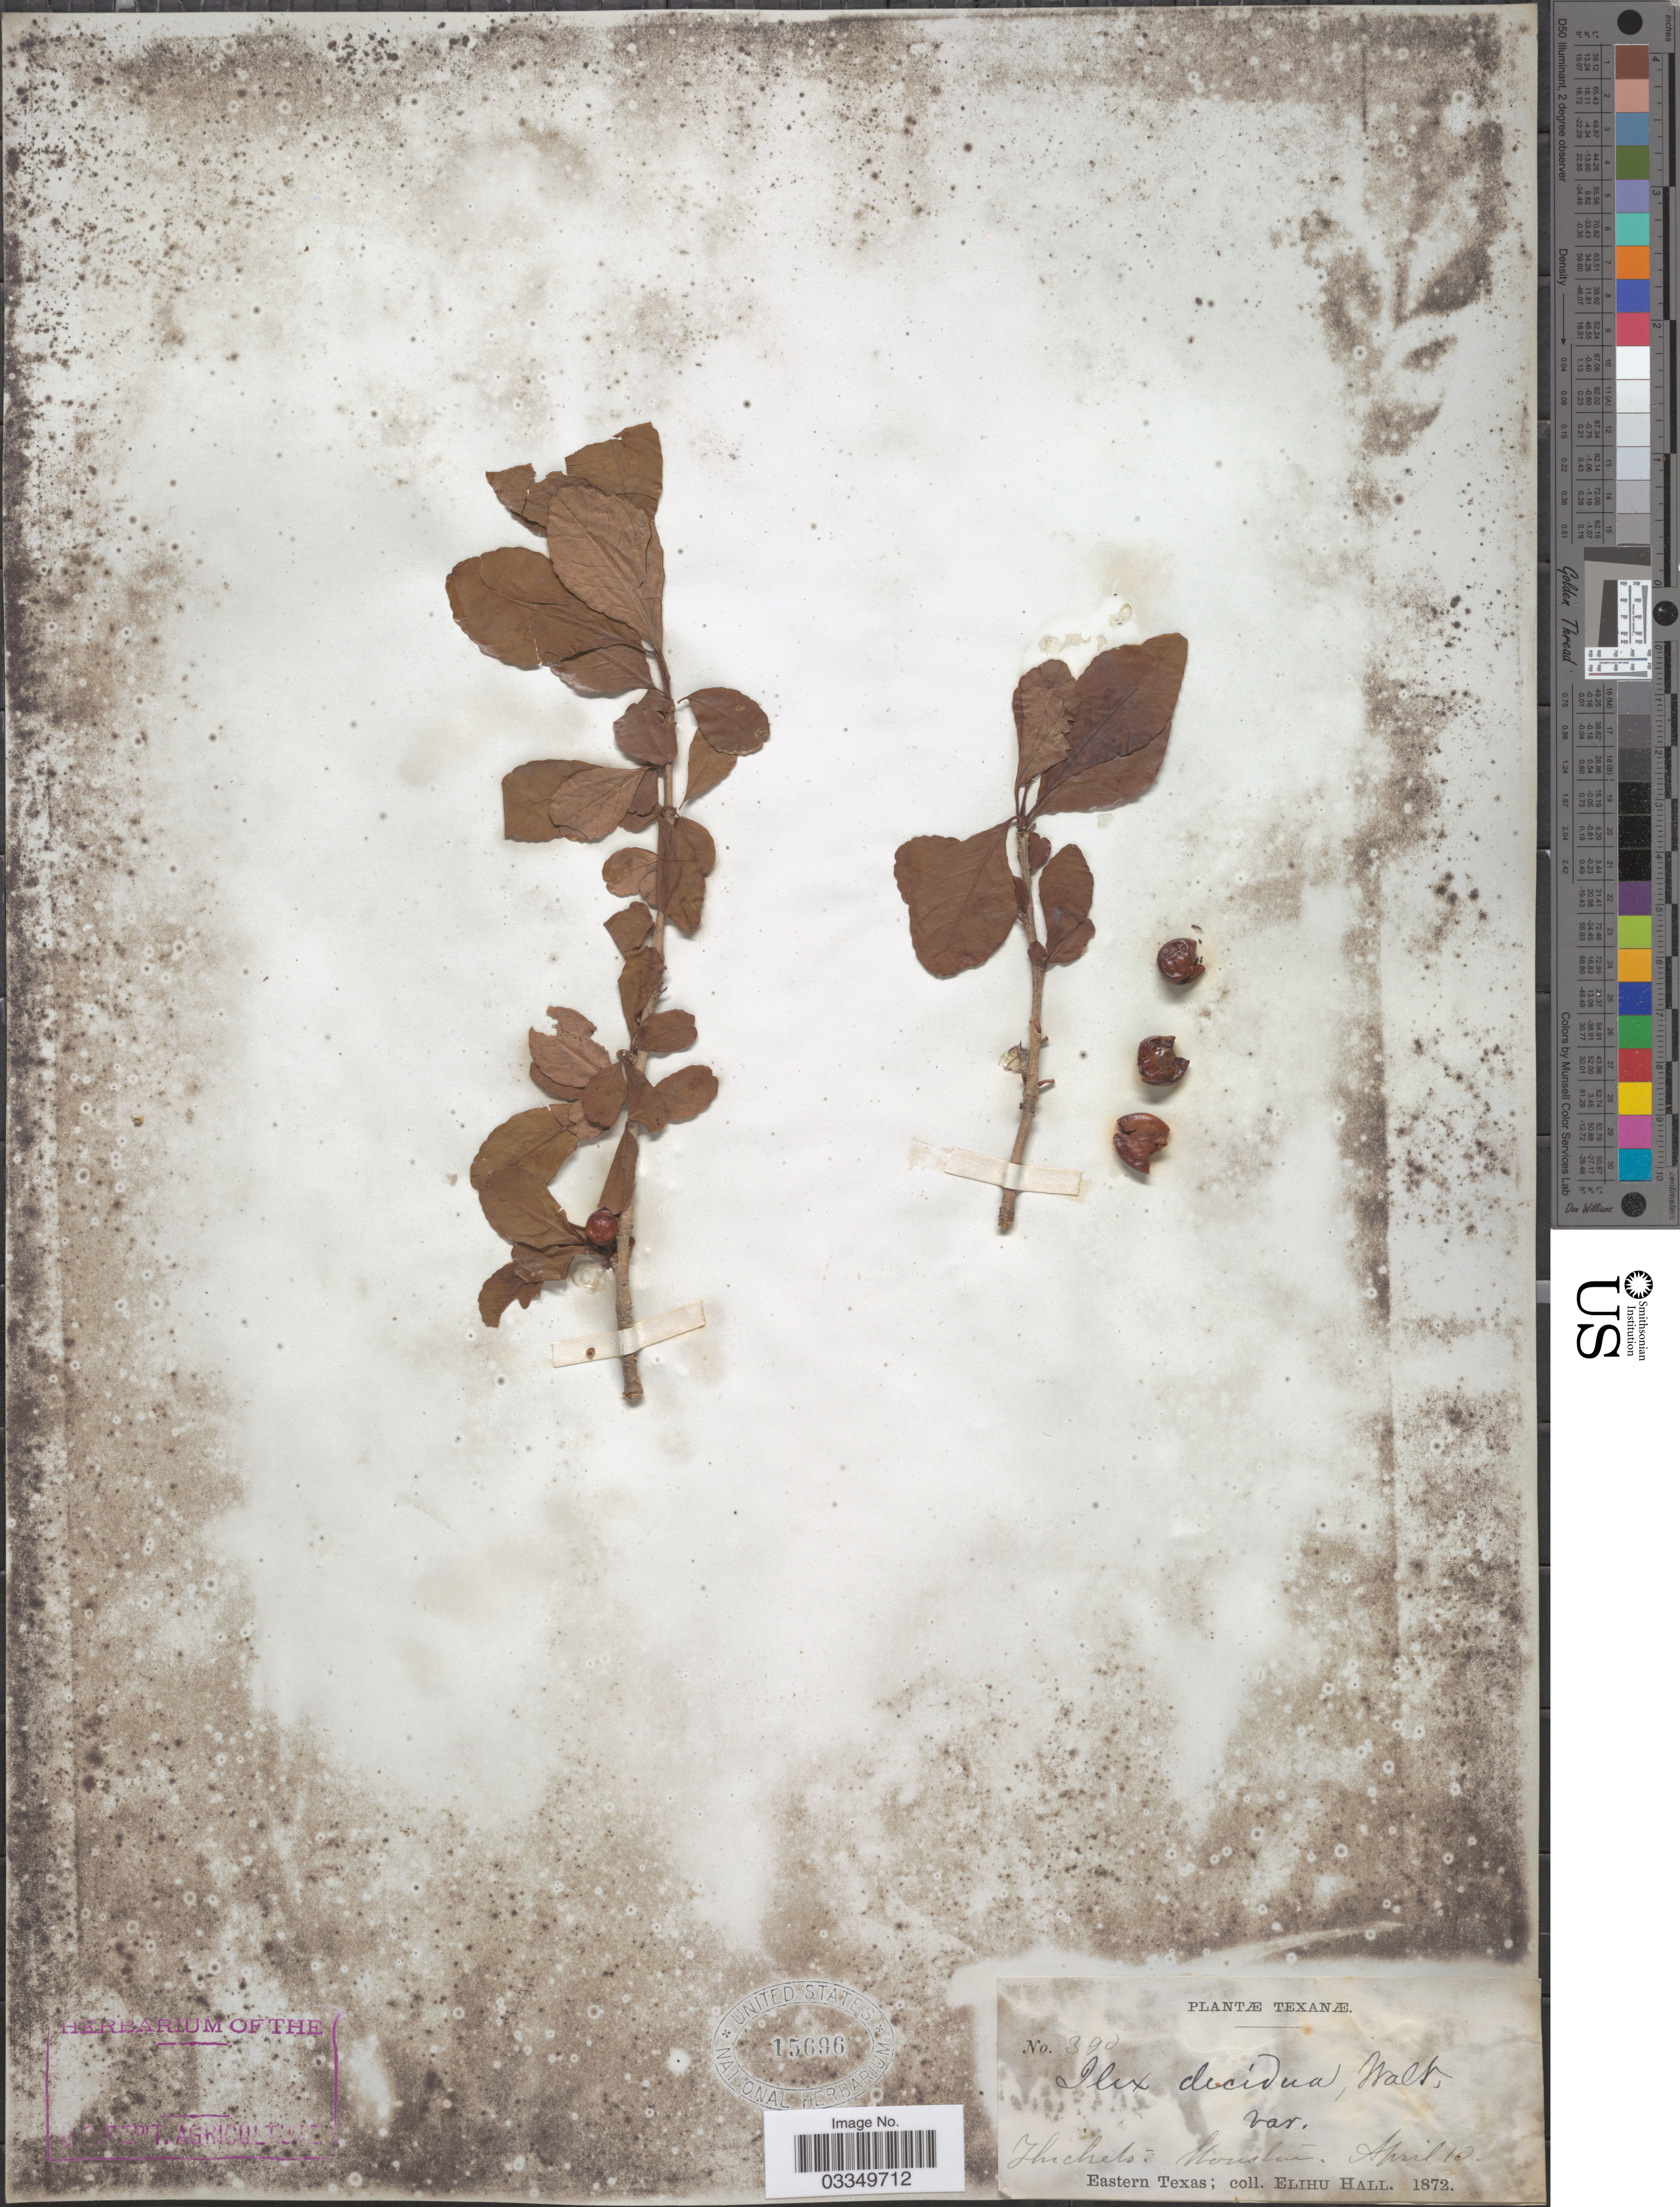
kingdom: Plantae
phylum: Tracheophyta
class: Magnoliopsida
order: Aquifoliales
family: Aquifoliaceae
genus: Ilex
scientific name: Ilex decidua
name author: Walter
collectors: E. Hall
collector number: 390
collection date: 1872-04-10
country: United States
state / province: Texas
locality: Houston. Eastern Texas.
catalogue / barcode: US 15696